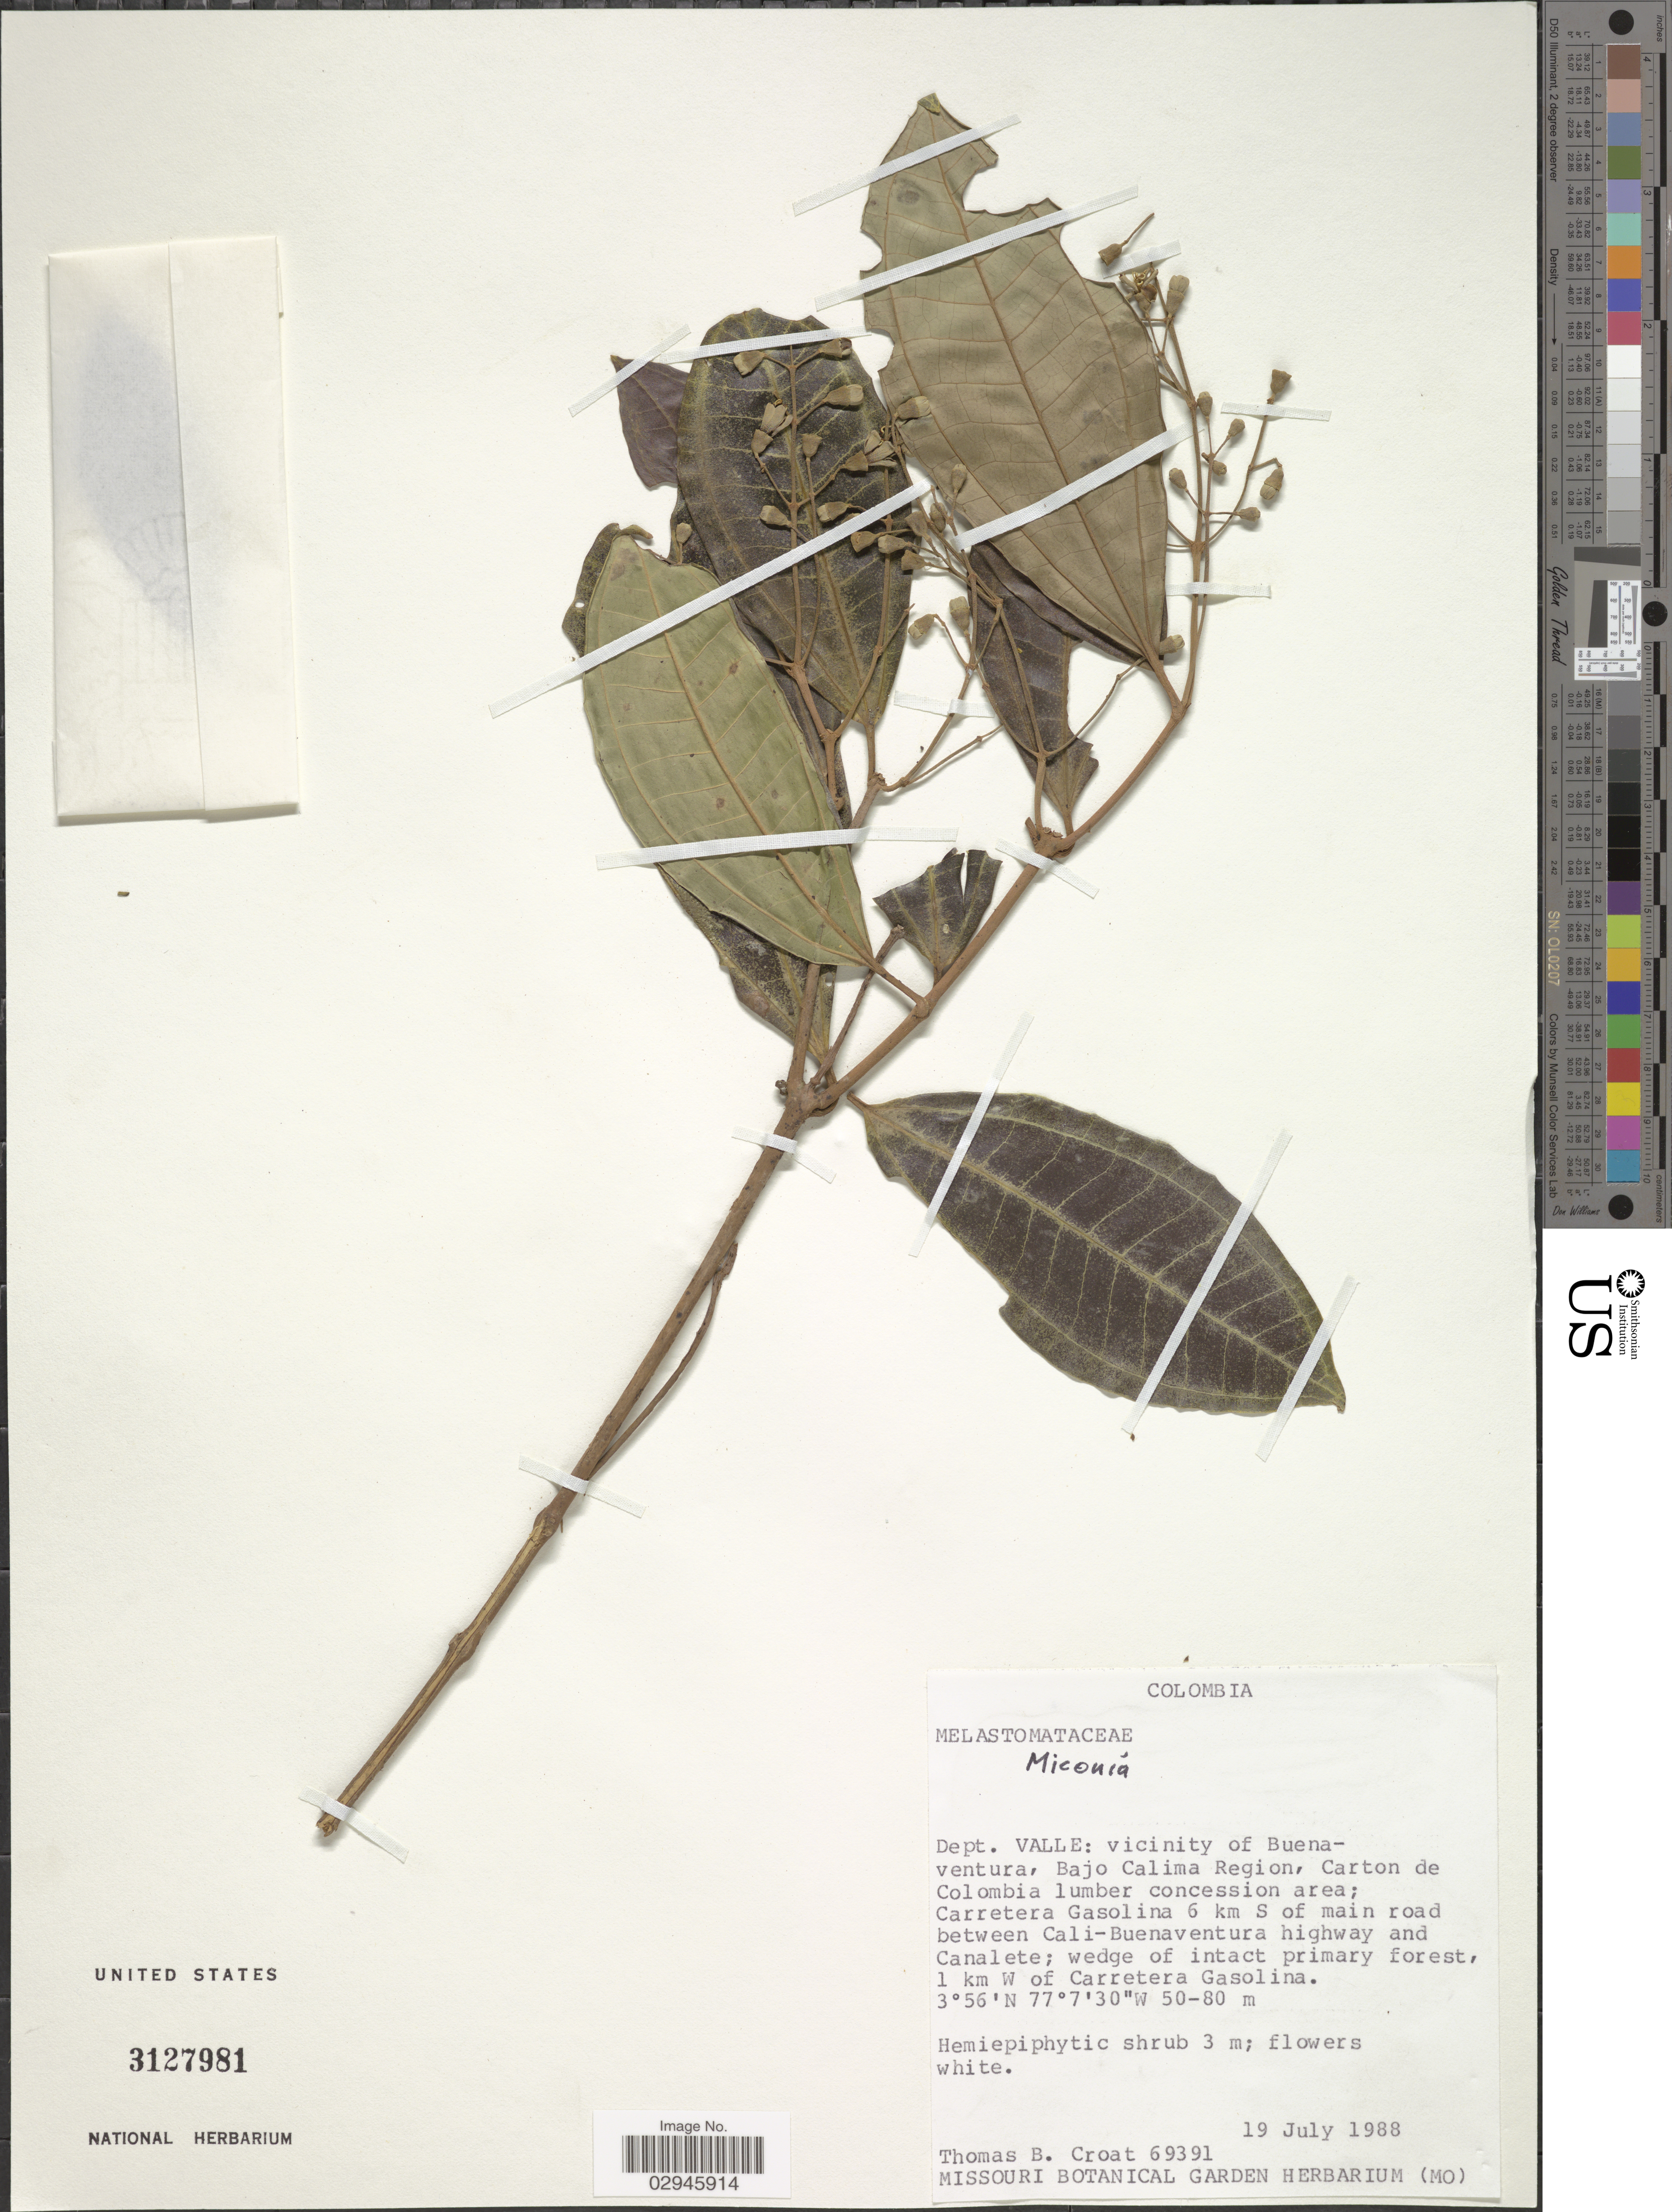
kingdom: Plantae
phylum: Tracheophyta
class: Magnoliopsida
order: Myrtales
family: Melastomataceae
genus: Miconia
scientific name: Miconia sp.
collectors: T. B. Croat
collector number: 69391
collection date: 1988-07-19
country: Colombia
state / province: Valle del Cauca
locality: Dept. Valle: vicinity of Buenaventura, Bajo Calima Region, Carton de Colombia lumber concession area; Carretera Gasolina 6 km S of main road between Cali-Buenaventura highway and Canalete; 1 km W of Carretera Gasolina.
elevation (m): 50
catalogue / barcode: US 3127981